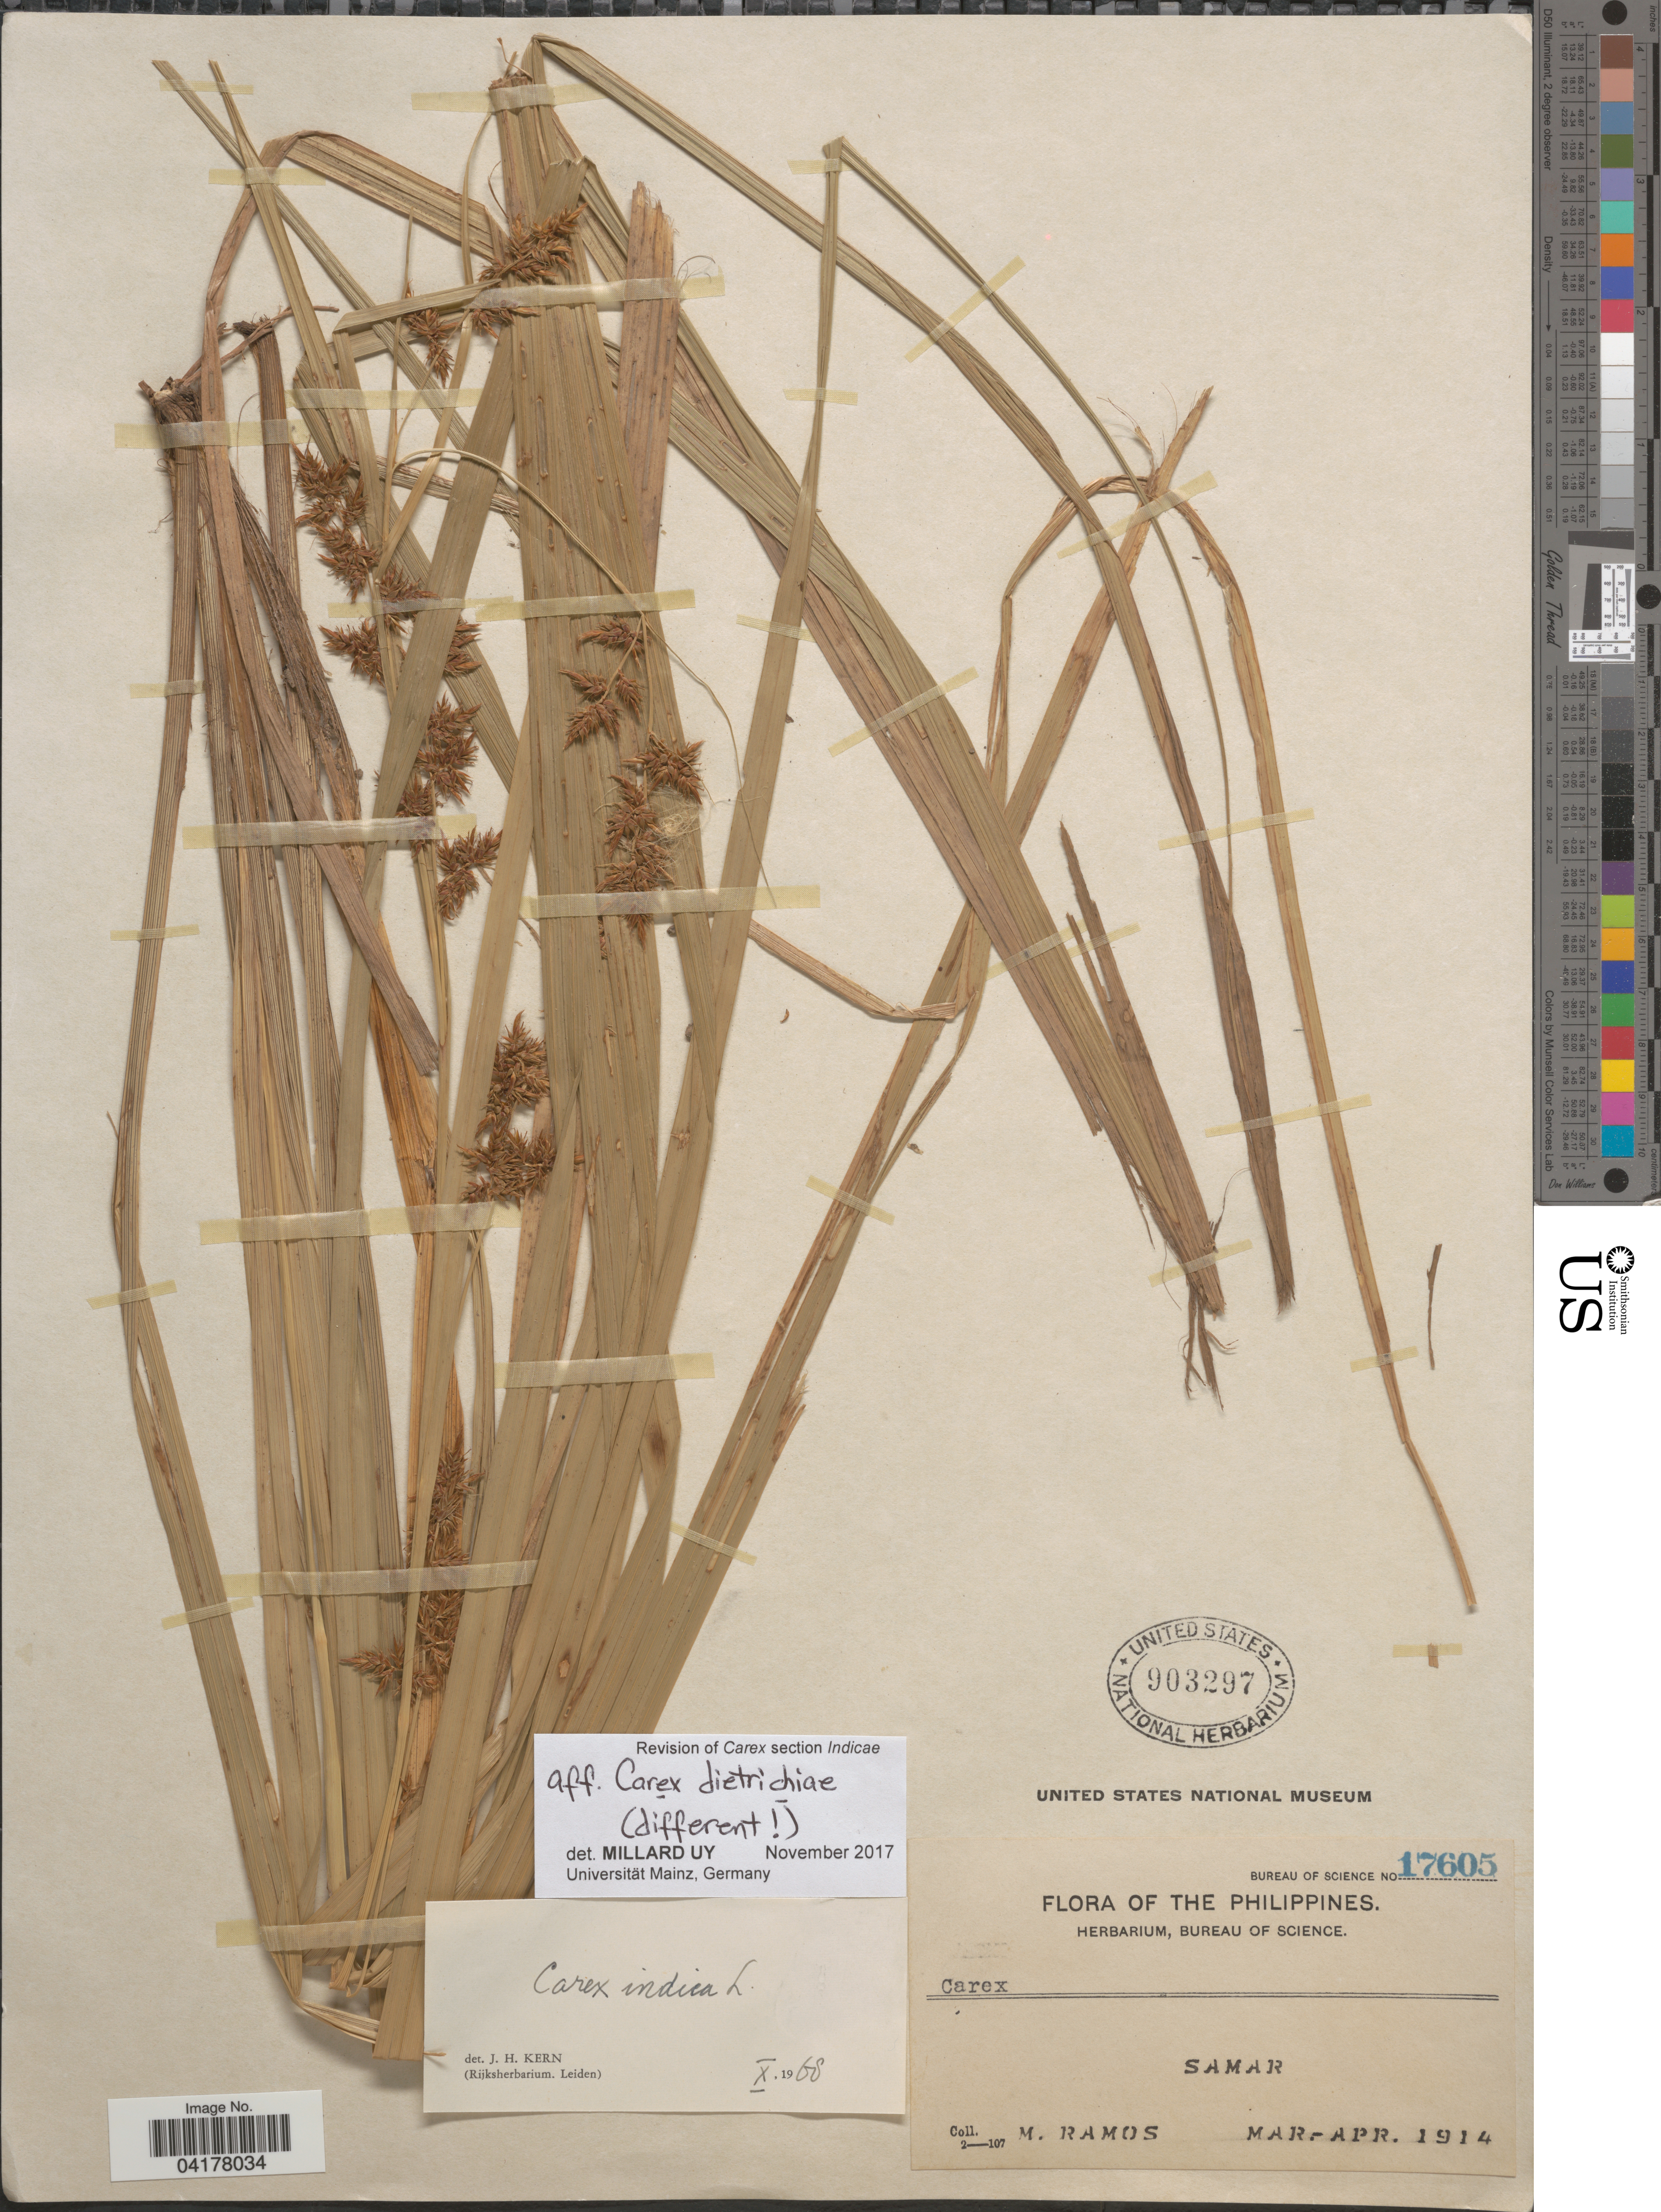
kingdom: Plantae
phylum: Tracheophyta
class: Liliopsida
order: Poales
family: Cyperaceae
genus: Carex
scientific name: Carex dietrichiae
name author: Boeckeler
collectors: M. Ramos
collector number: Bureau of Science 17605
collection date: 1914-03/1914-04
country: Philippines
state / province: Eastern Visayas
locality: Samar.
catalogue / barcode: US 903297